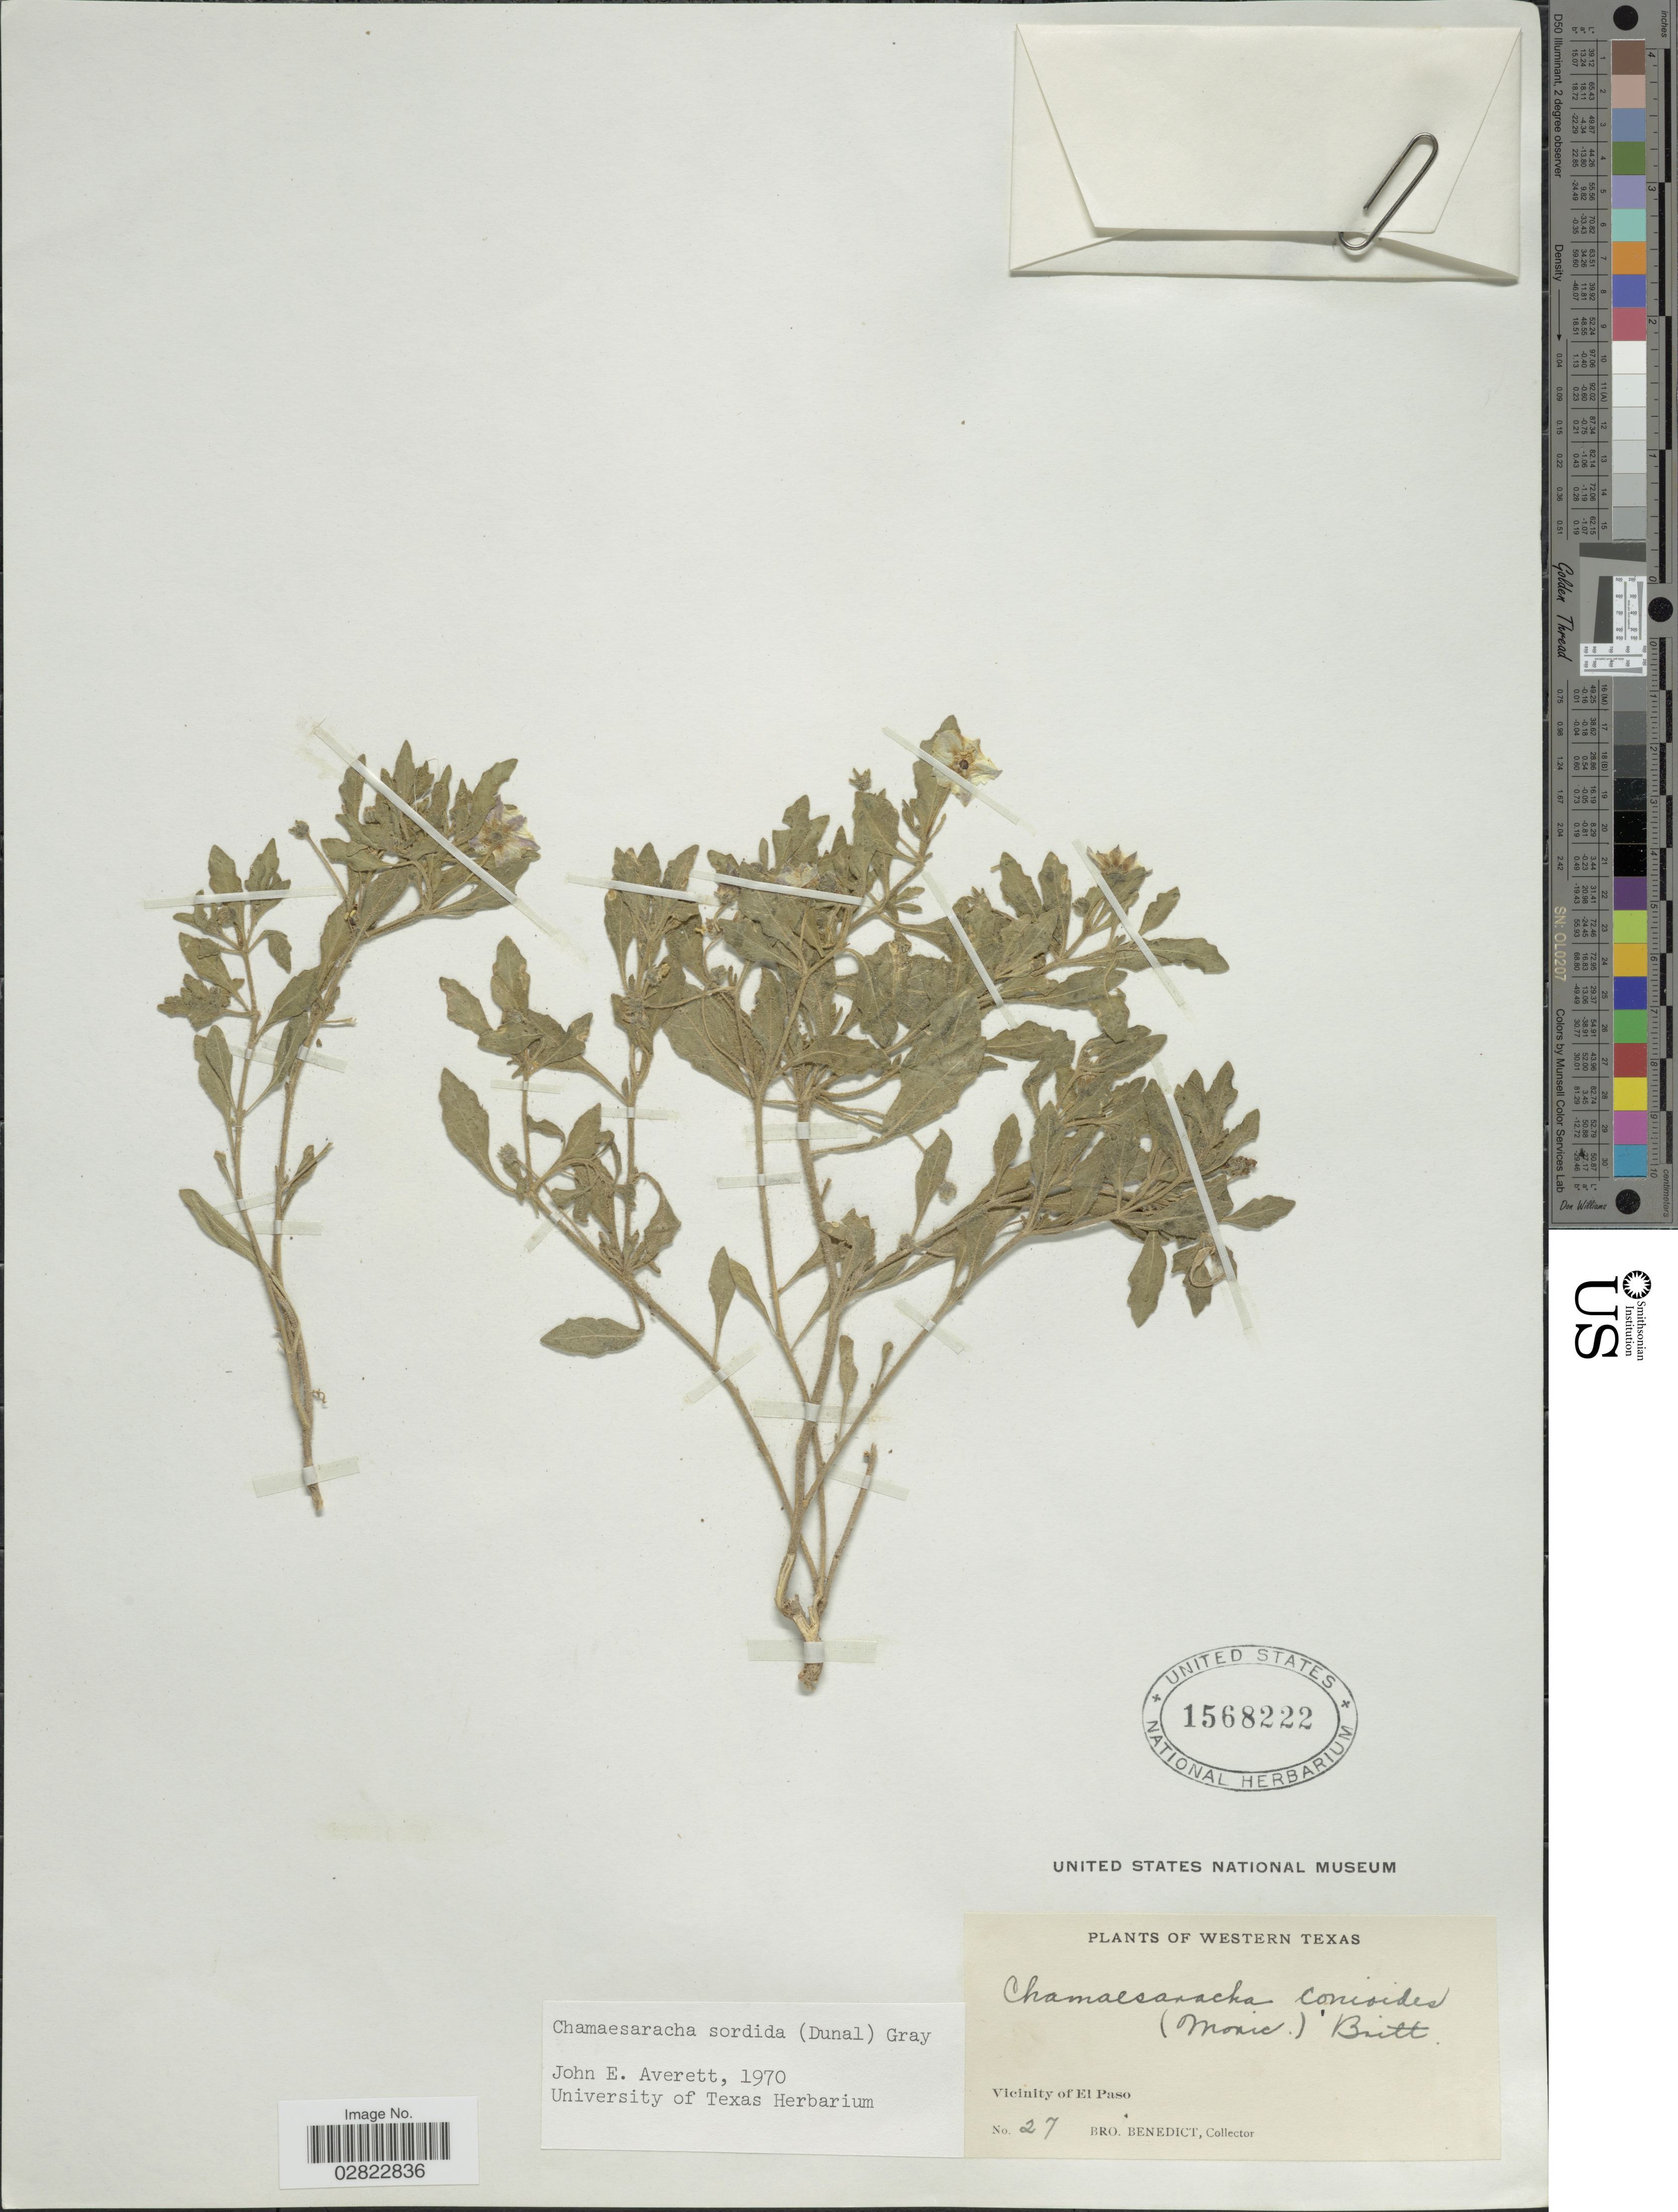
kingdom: Plantae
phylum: Tracheophyta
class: Magnoliopsida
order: Solanales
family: Solanaceae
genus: Chamaesaracha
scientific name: Chamaesaracha sordida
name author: (Dunal) S.F. Gray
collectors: B. Ayers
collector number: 27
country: United States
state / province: Texas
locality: Western Texas, Vicinity of El Paso.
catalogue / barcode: US 1568222